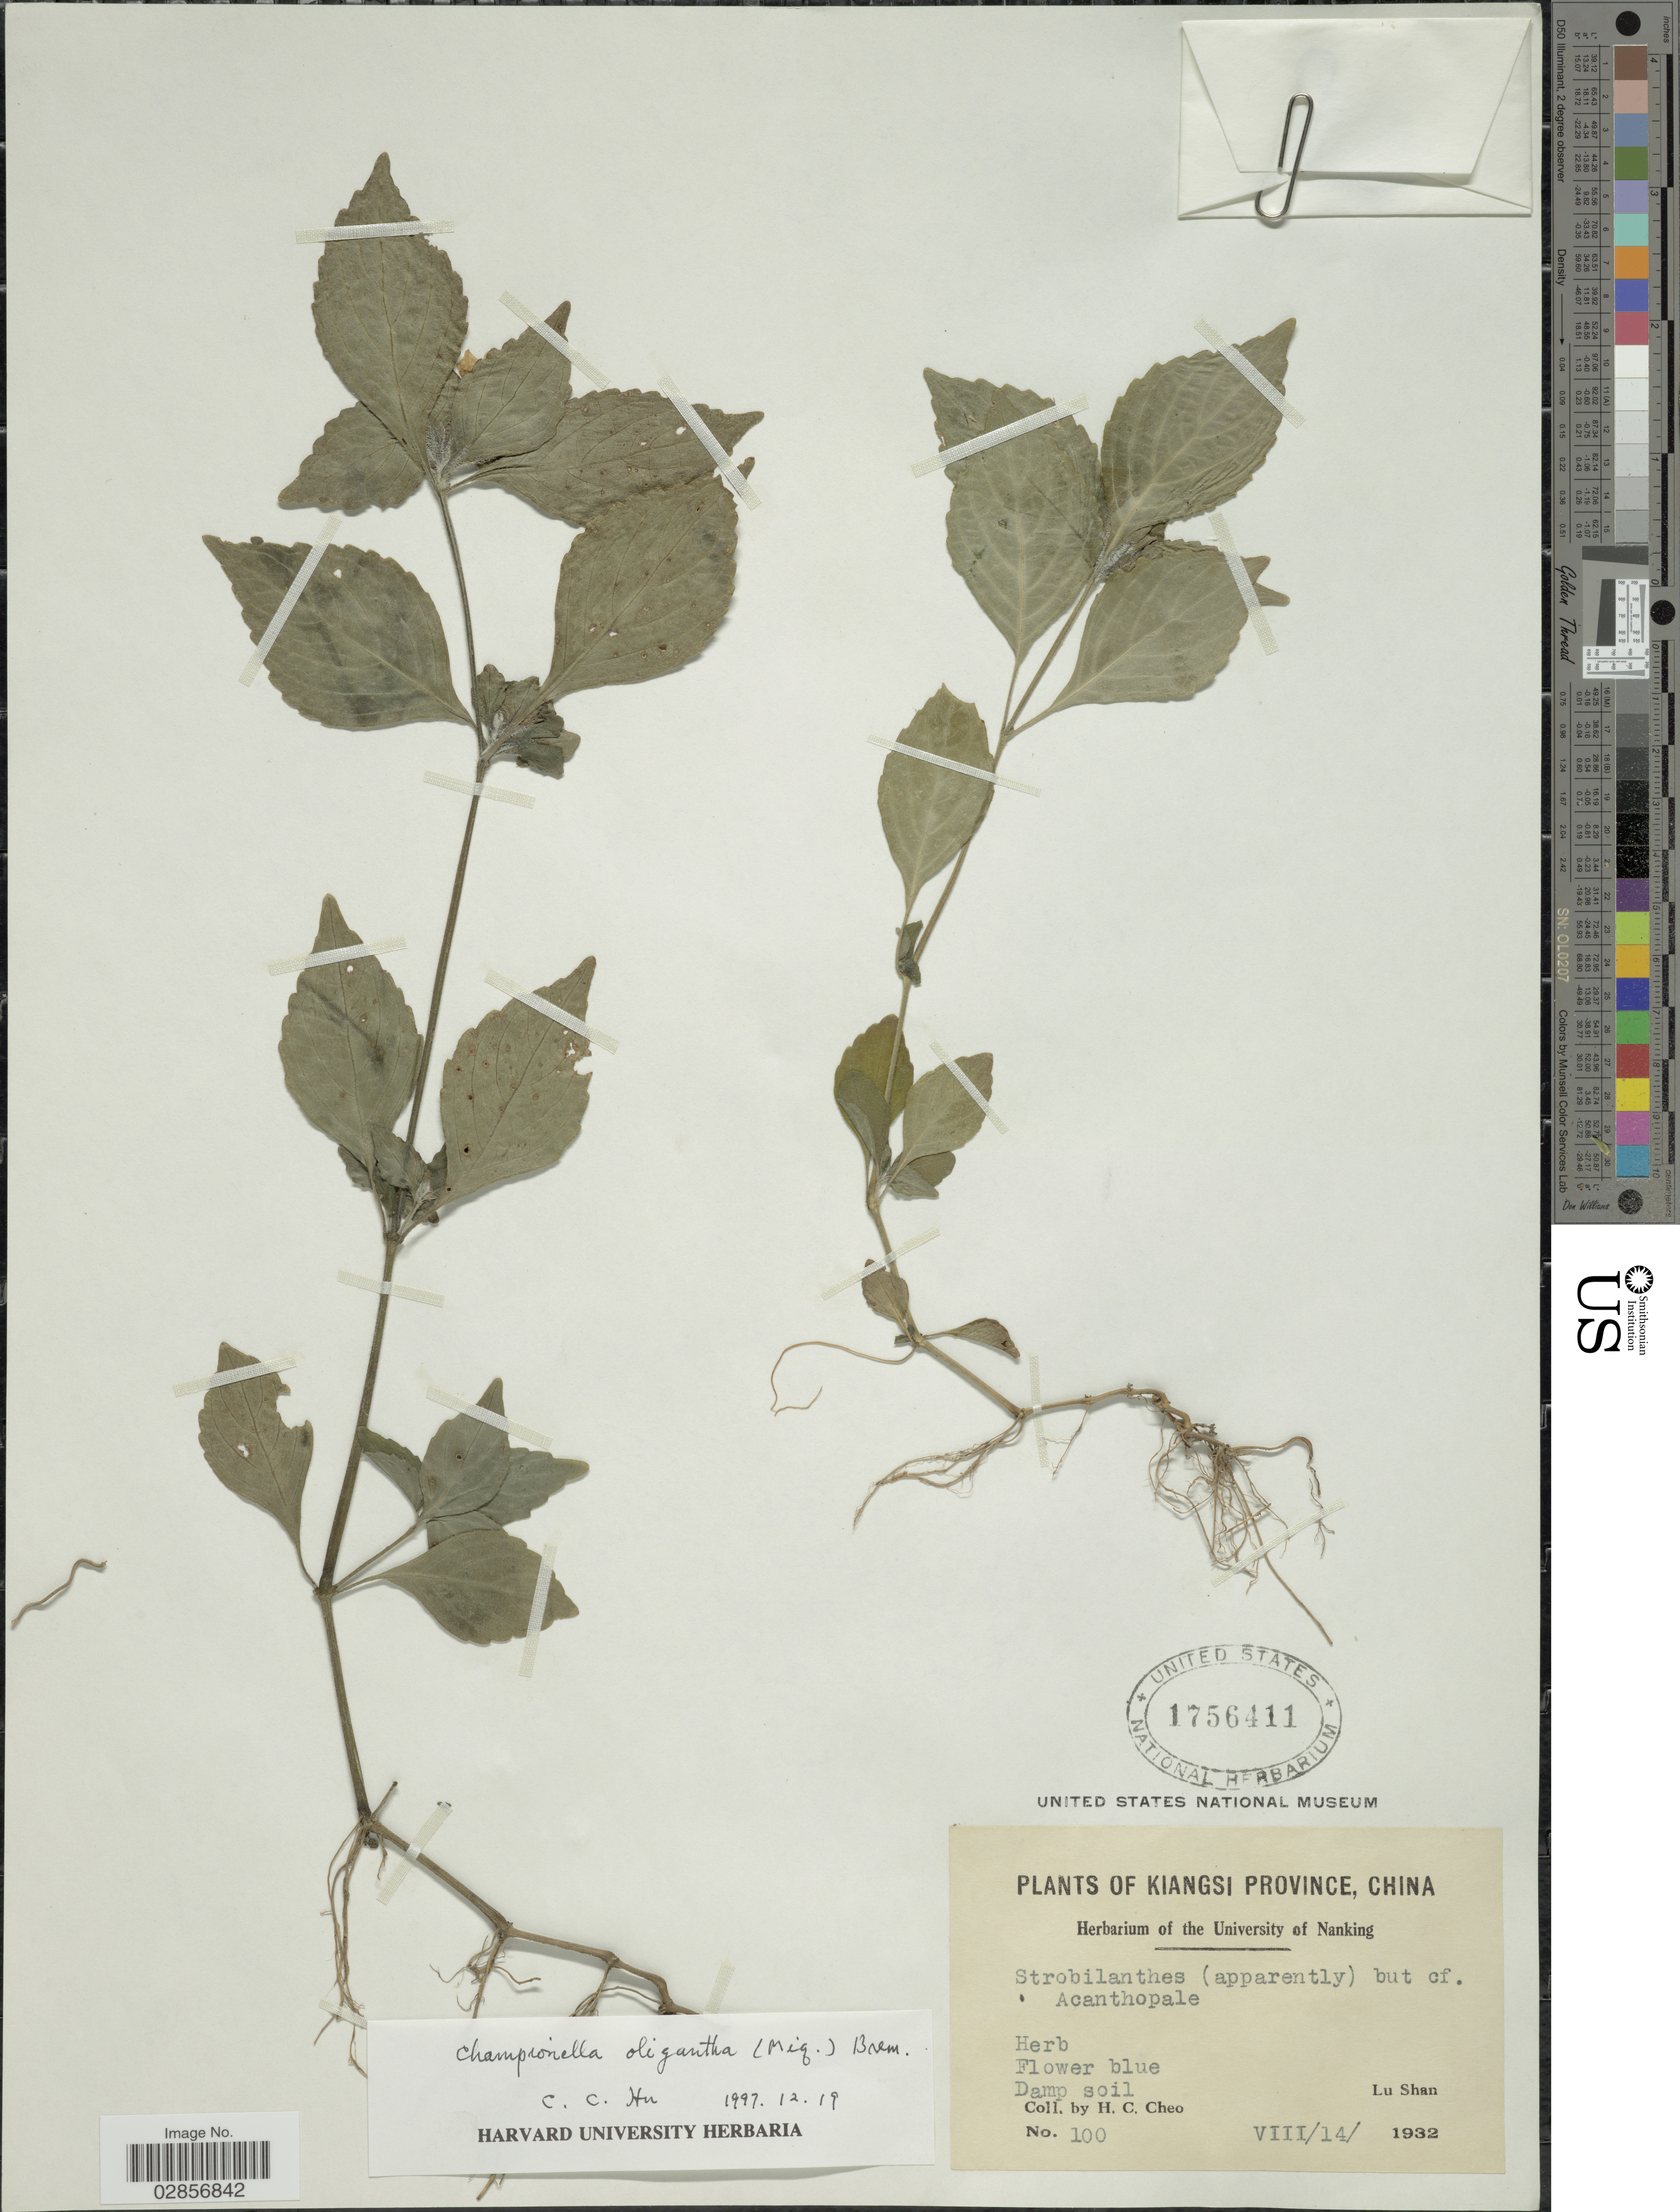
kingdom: Plantae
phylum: Tracheophyta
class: Magnoliopsida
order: Lamiales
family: Acanthaceae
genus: Championella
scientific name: Championella oligantha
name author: (Miq.) Bremek.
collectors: H. Cheo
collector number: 100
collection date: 1932-08-14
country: China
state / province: Jiangxi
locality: Kiangsi Province. Lu Shan.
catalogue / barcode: US 1756411